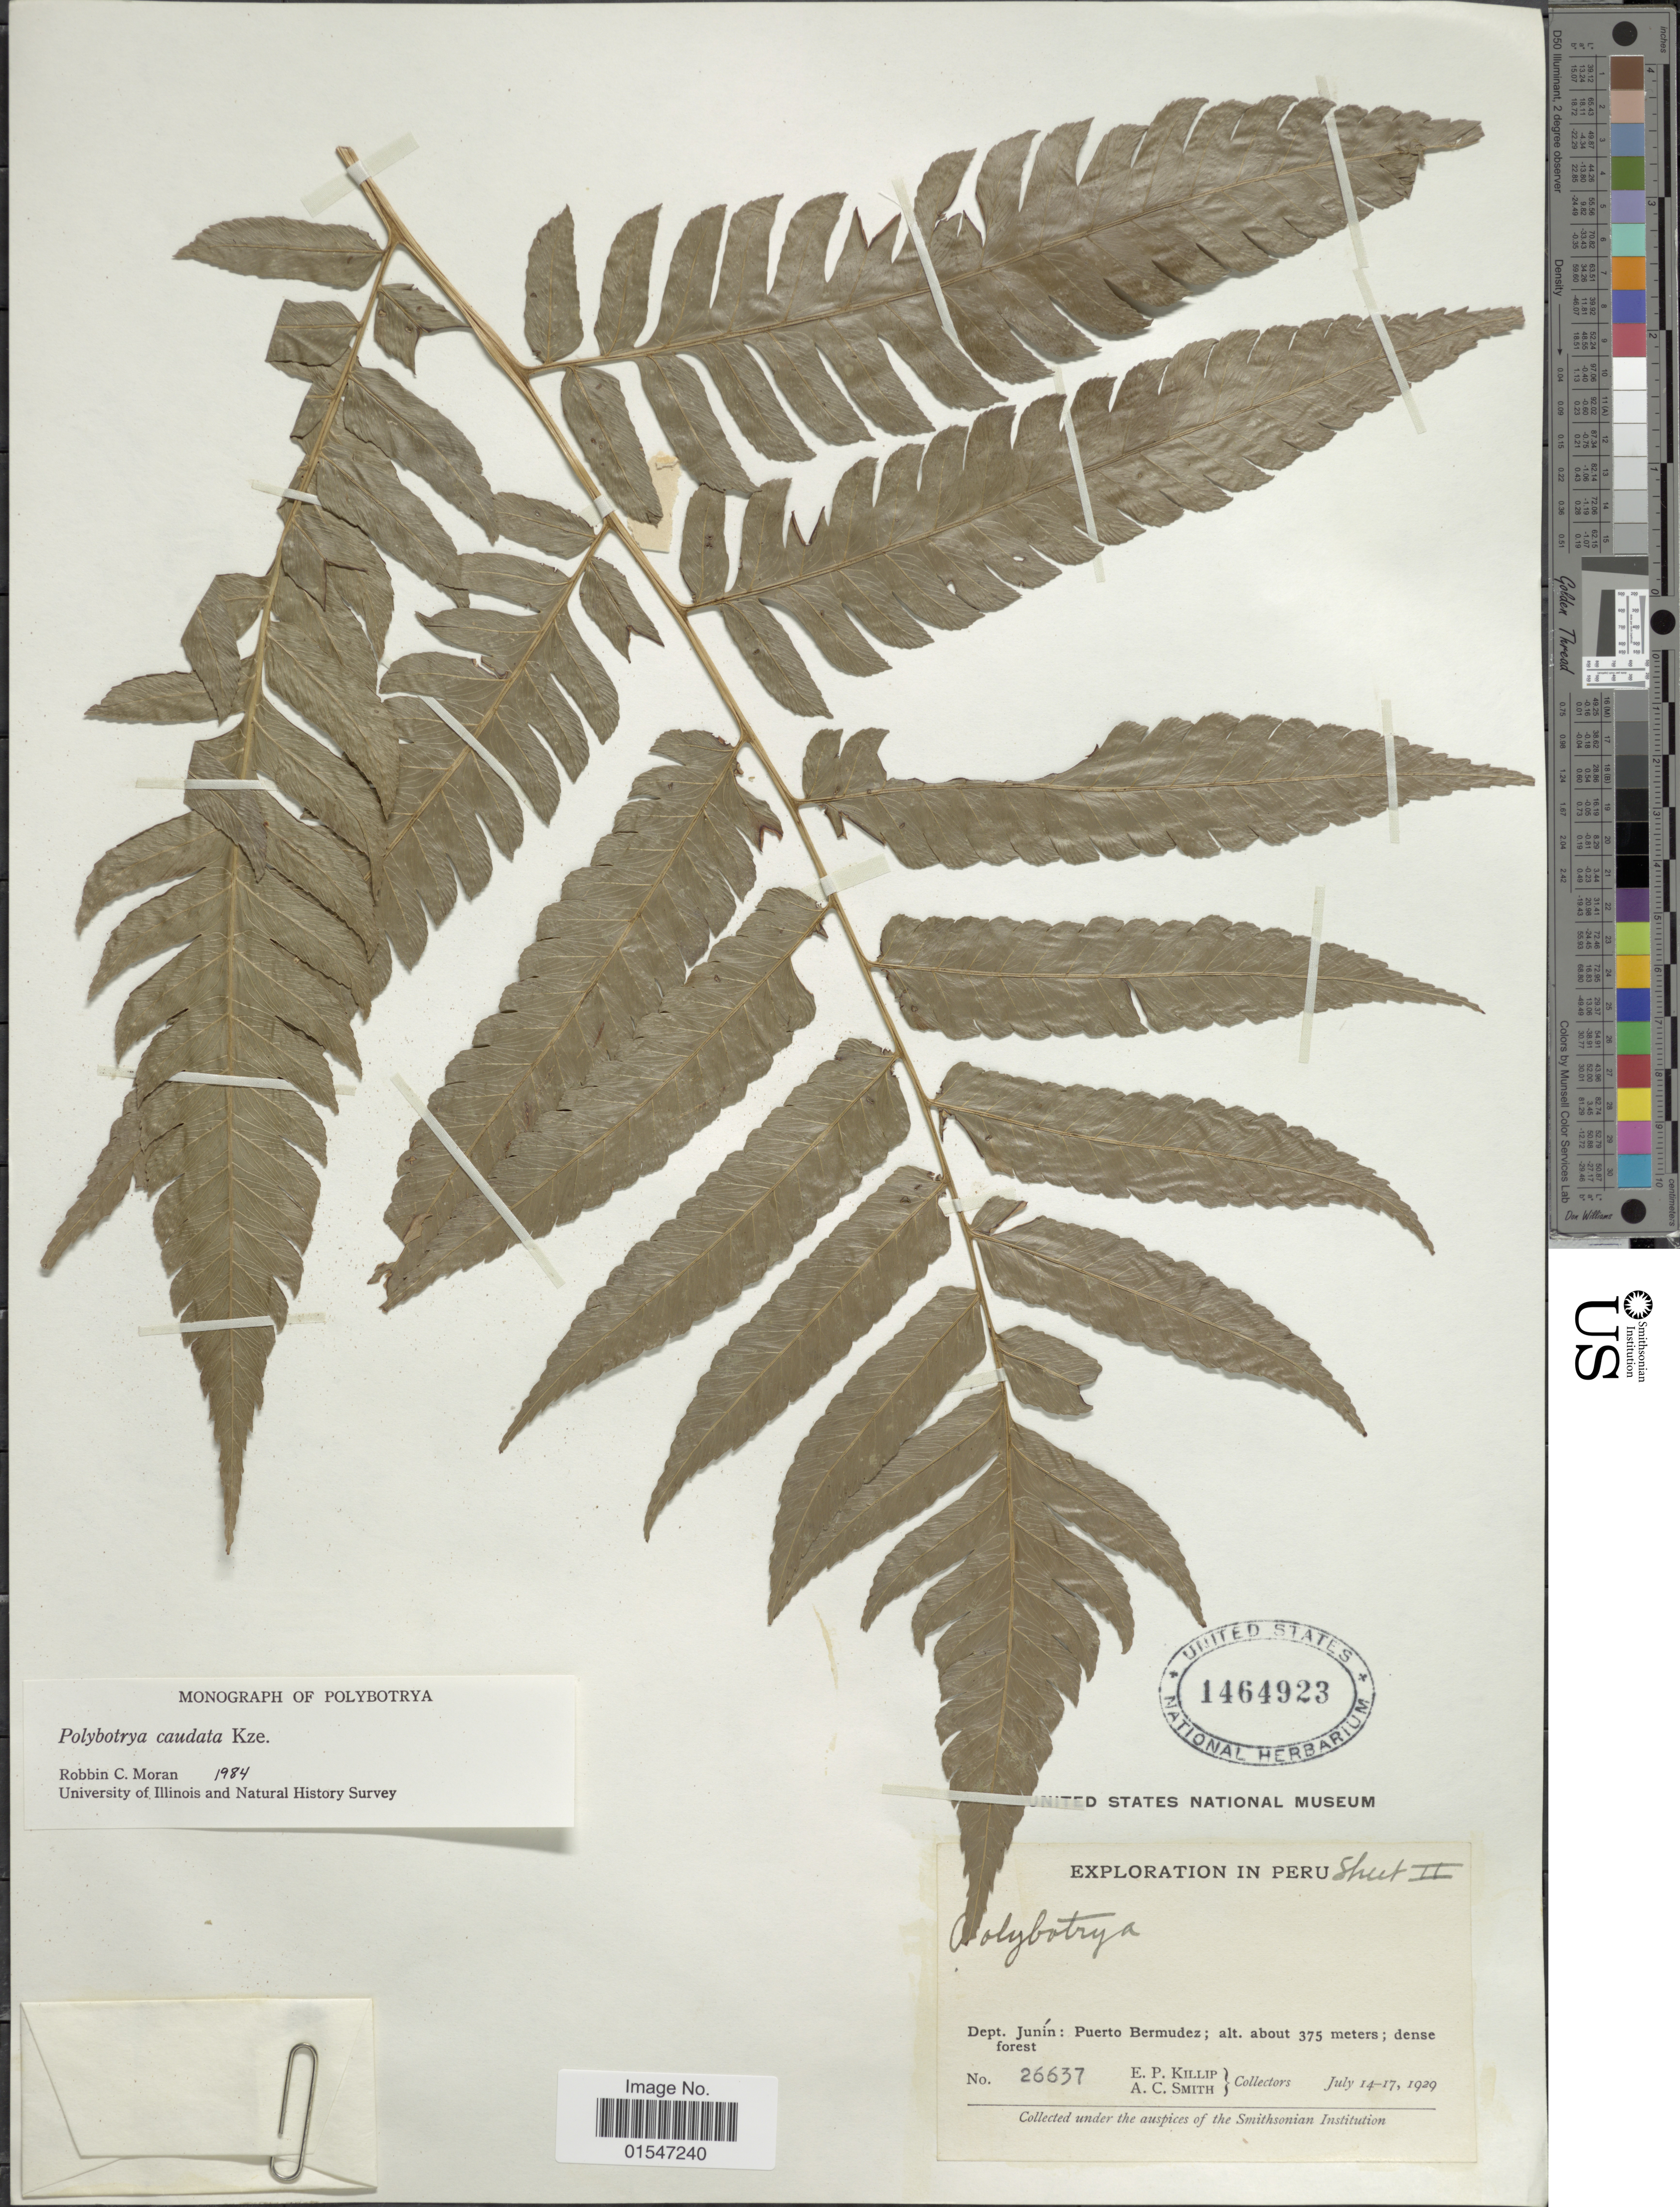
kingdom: Plantae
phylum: Tracheophyta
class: Polypodiopsida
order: Polypodiales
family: Dryopteridaceae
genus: Polybotrya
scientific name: Polybotrya caudata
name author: Kunze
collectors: E. P. Killip & A. C. Smith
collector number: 26637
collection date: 1929-07-14/1929-07-17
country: Peru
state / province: Junín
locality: Puerto Bermudez; dense forest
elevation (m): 375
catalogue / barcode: US 1464923